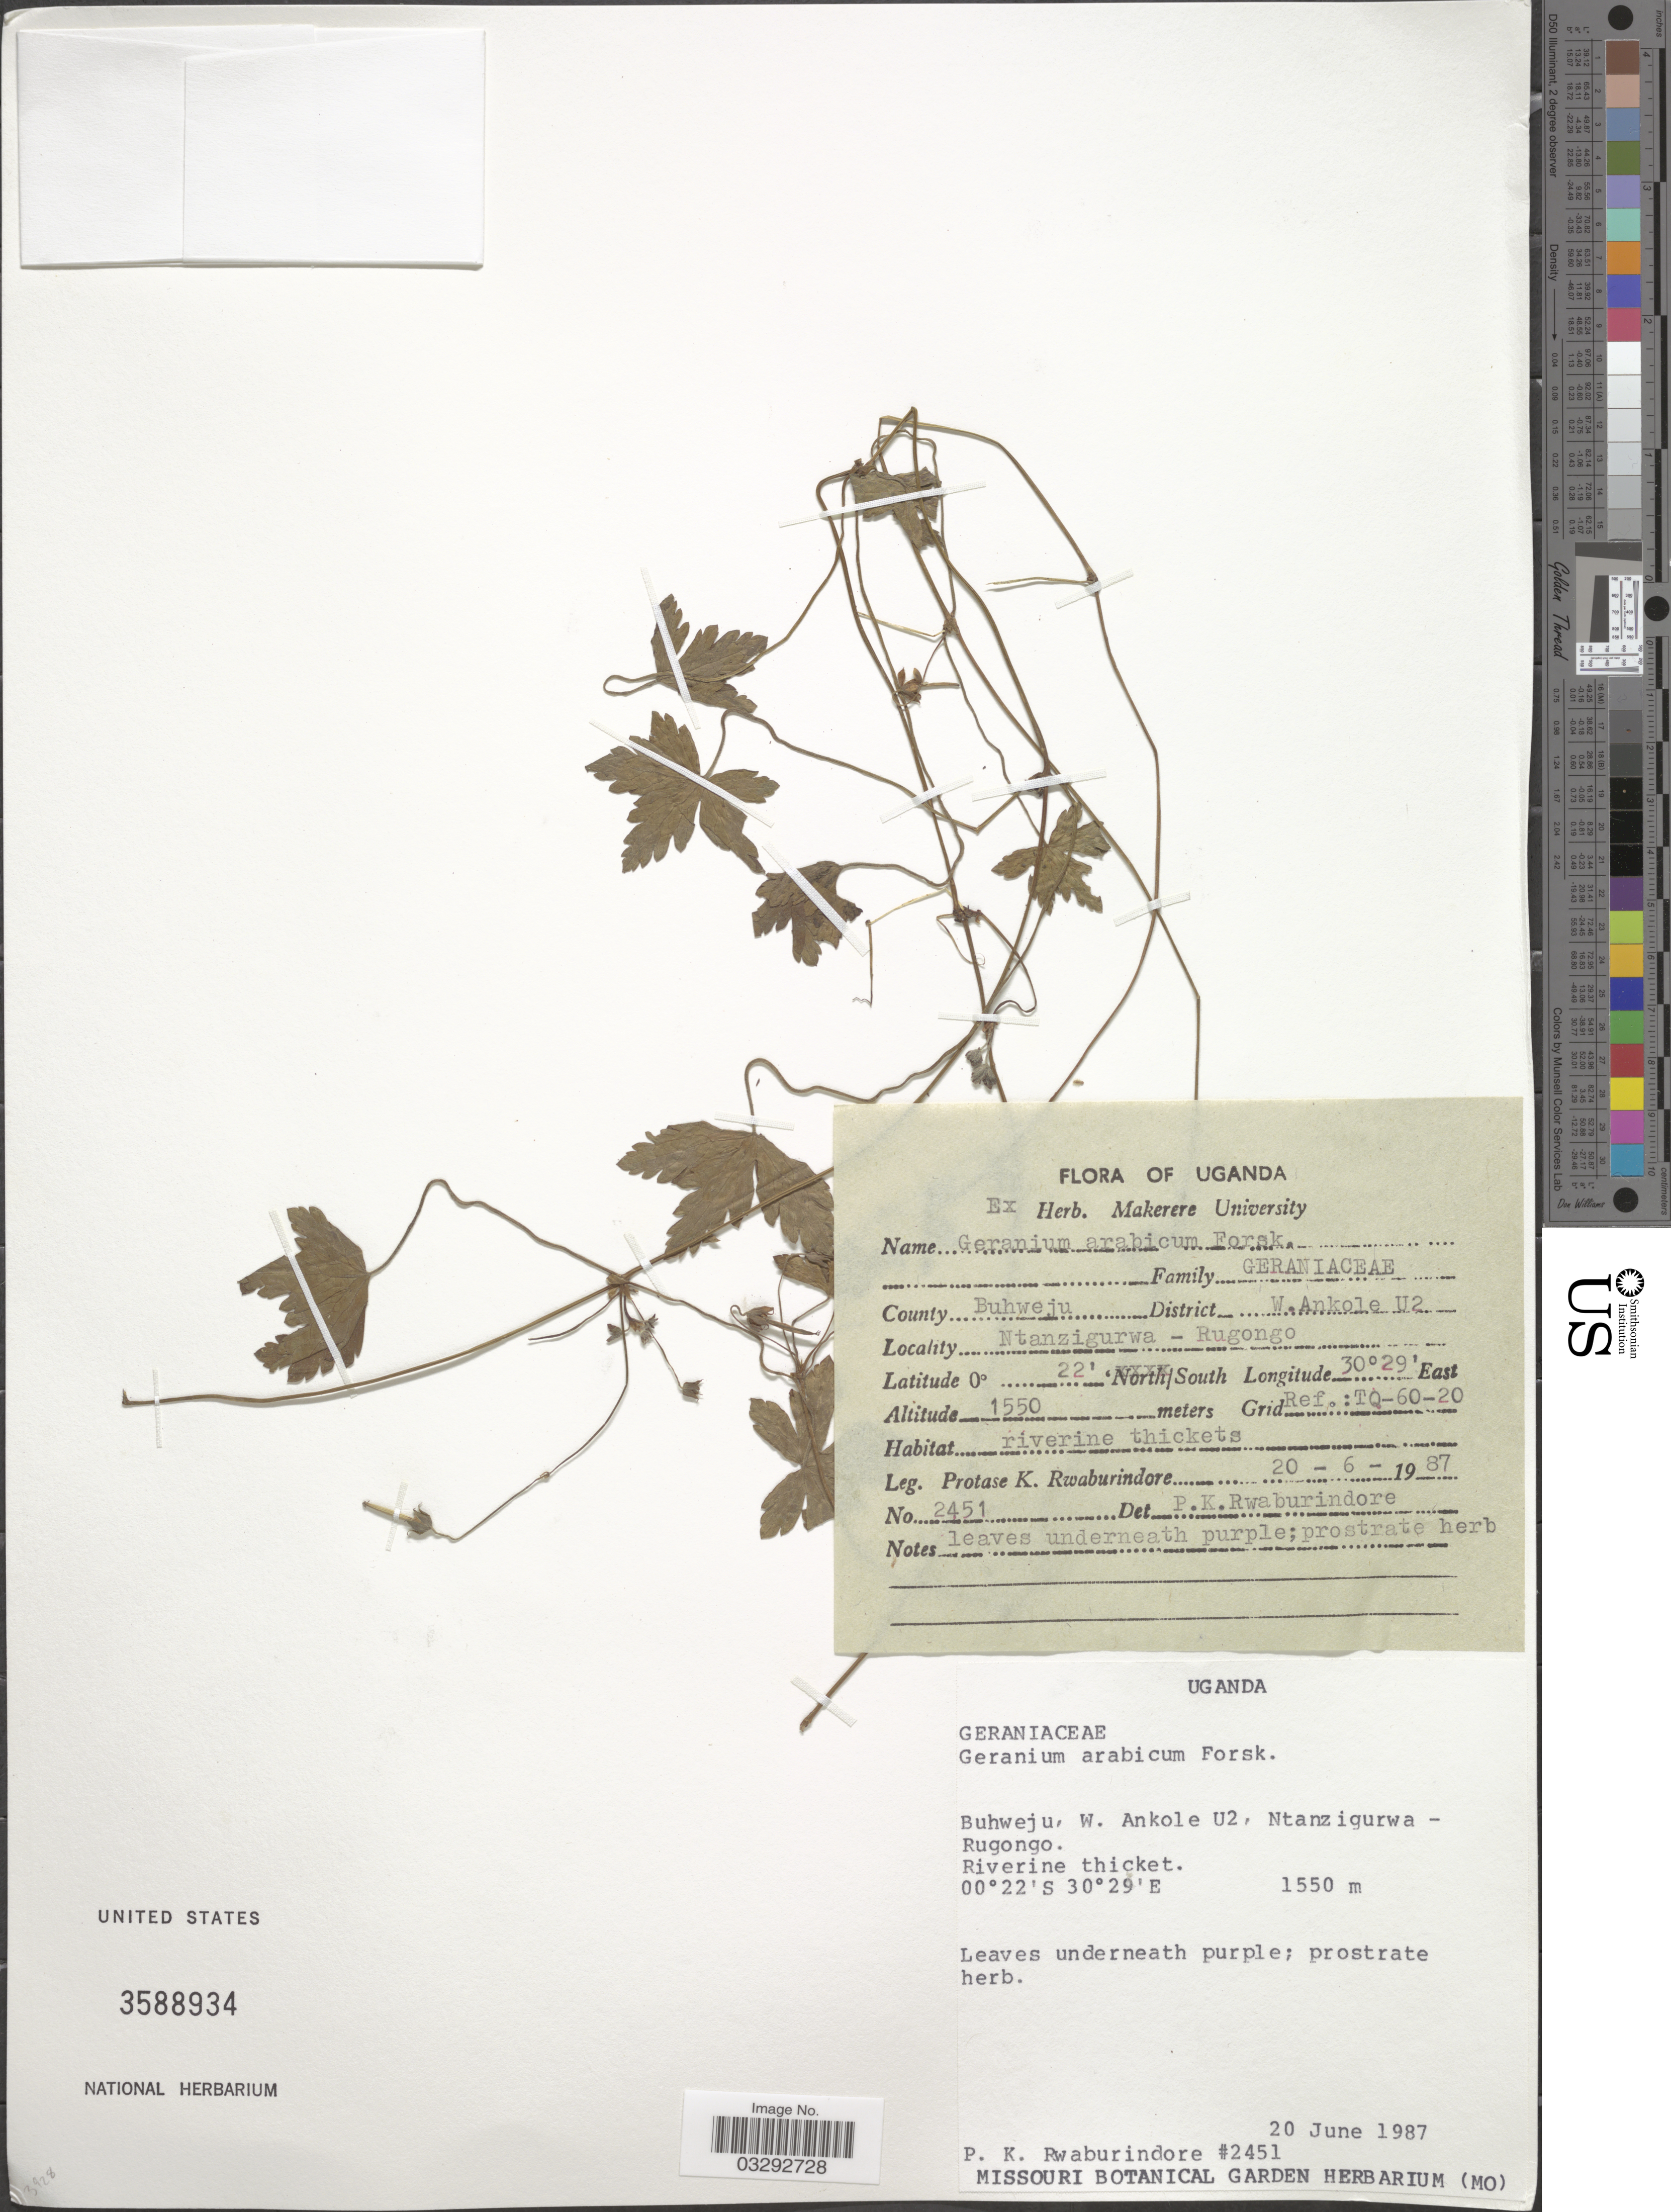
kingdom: Plantae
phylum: Tracheophyta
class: Magnoliopsida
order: Geraniales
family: Geraniaceae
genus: Geranium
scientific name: Geranium arabicum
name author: Forssk.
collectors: P. Rwaburindore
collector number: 2451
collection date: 1987-06-20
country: Uganda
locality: County Buhweju, District W. Ankole U2, Ntanzigurwa - Rugongo.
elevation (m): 1550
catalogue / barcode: US 3588934